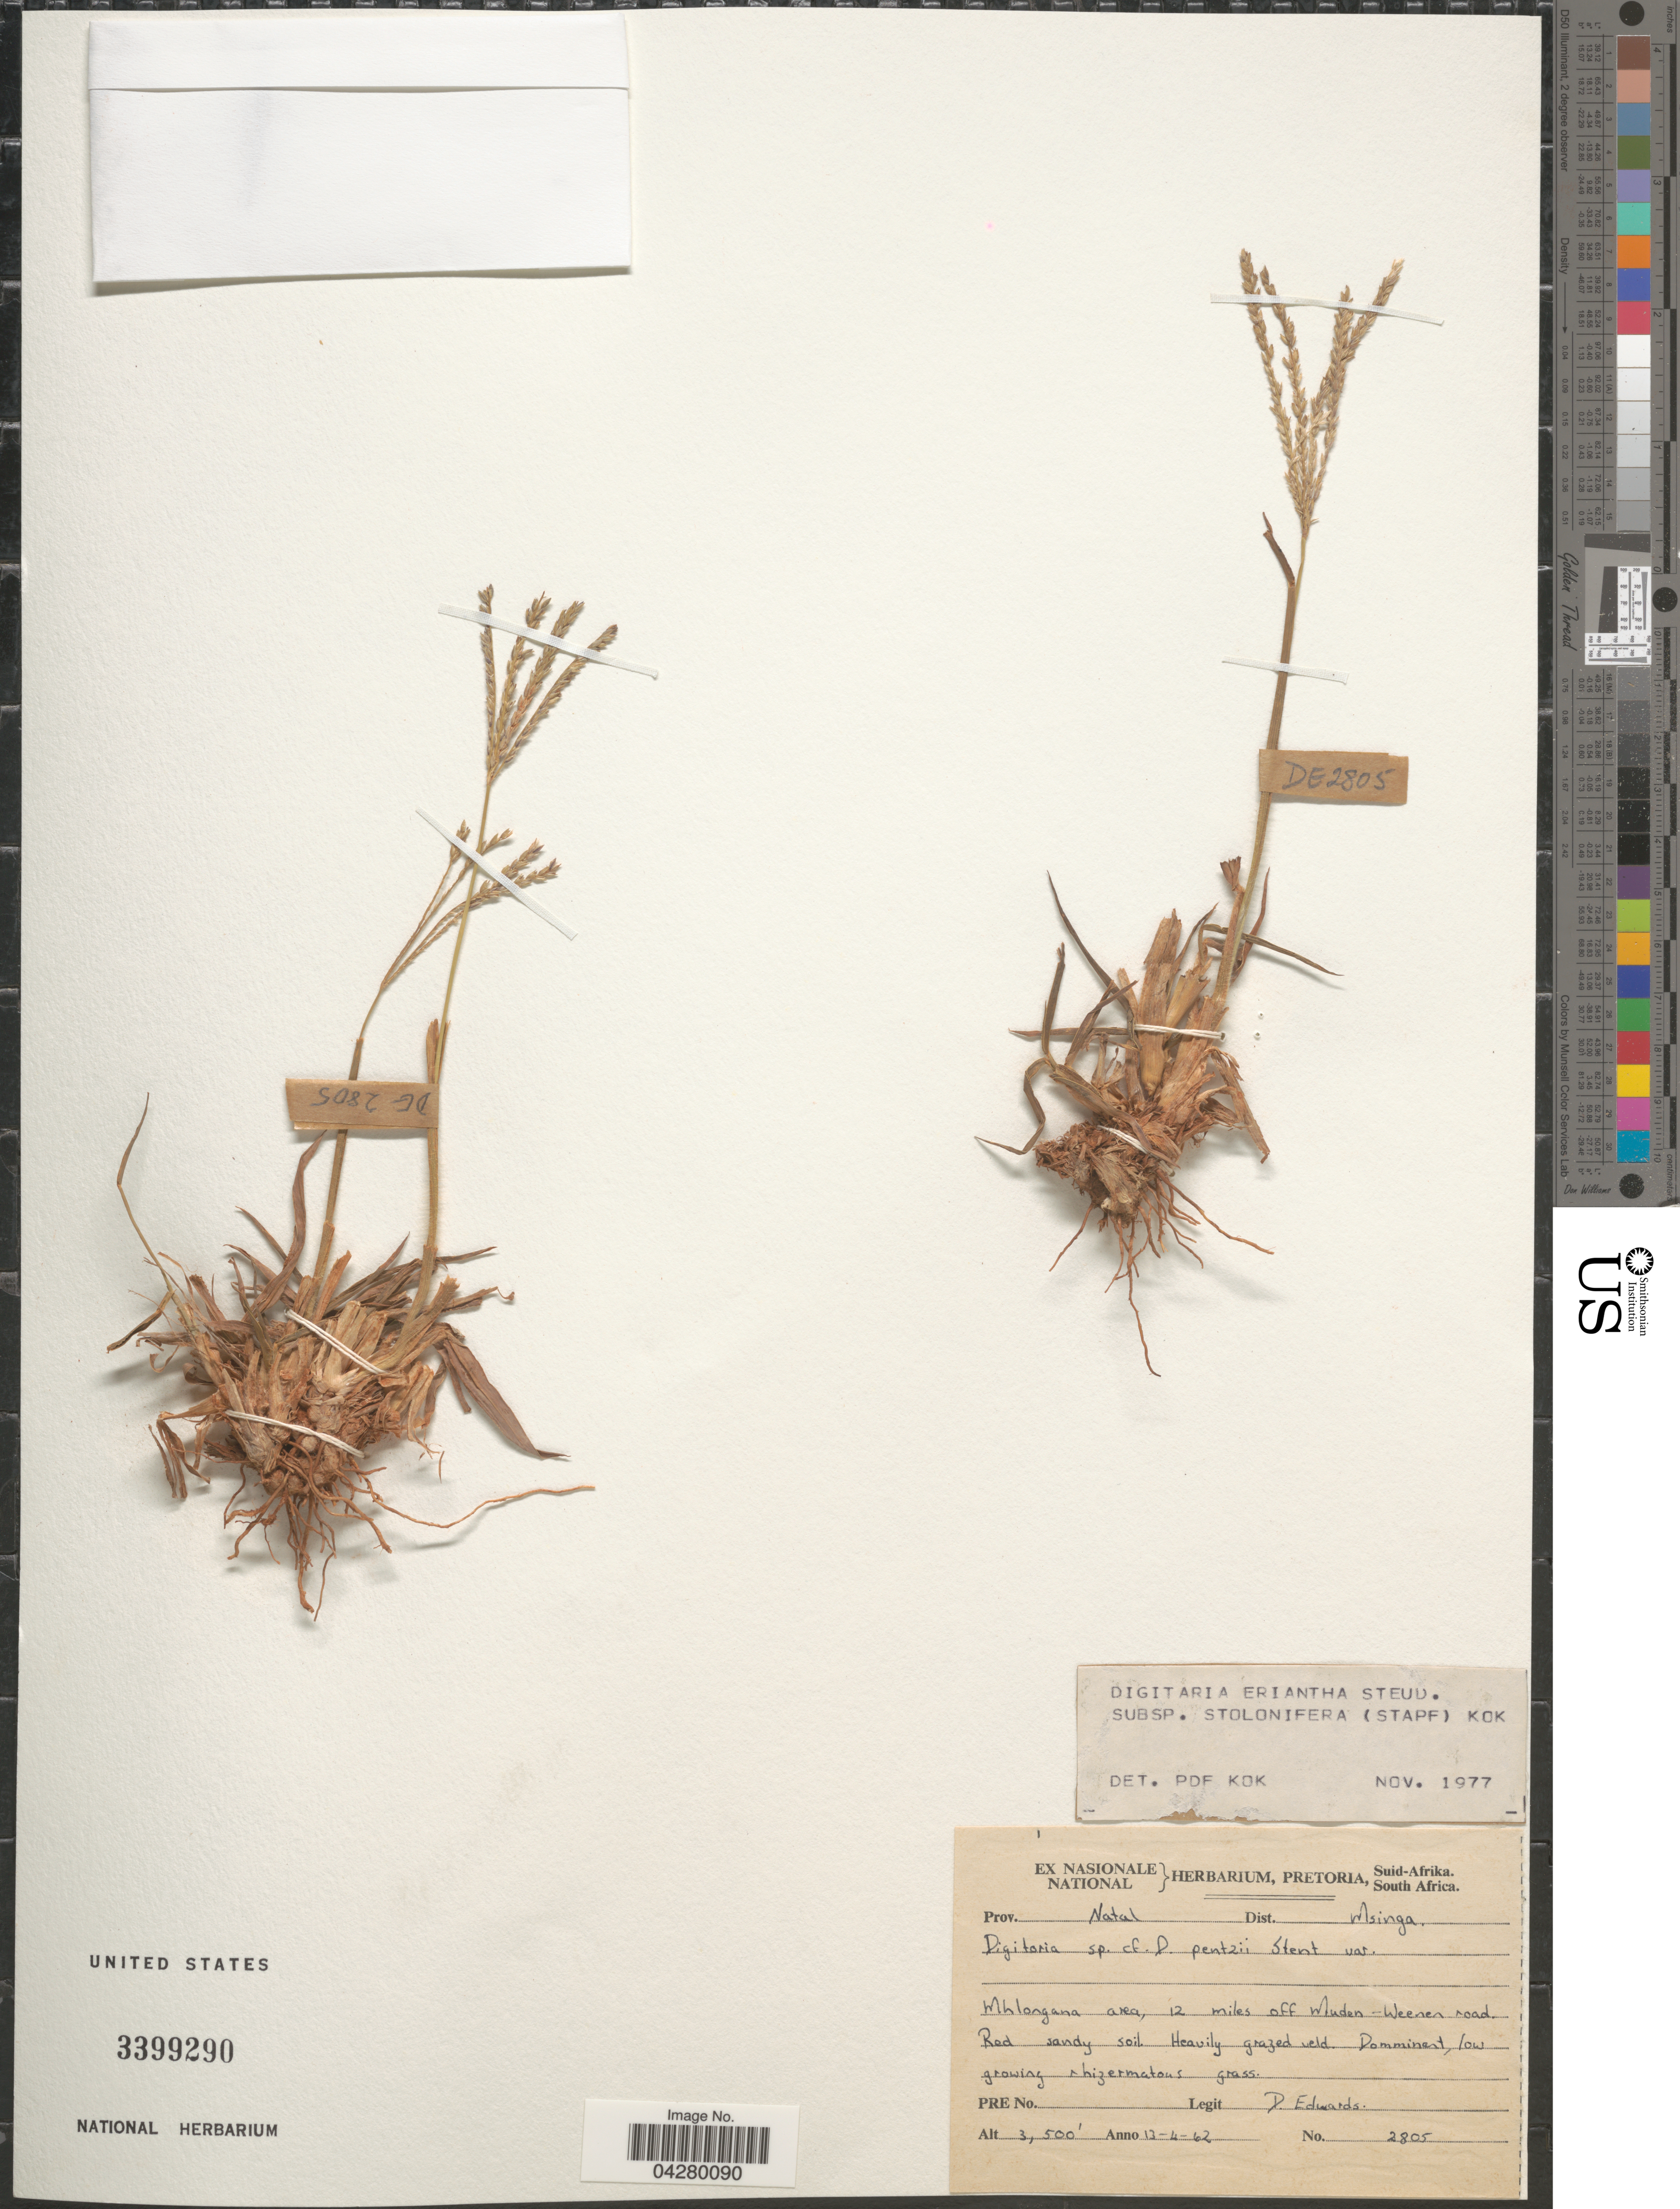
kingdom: Plantae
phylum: Tracheophyta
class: Liliopsida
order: Poales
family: Poaceae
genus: Digitaria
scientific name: Digitaria eriantha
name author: Steud.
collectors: D. Edwards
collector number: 2805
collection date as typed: Transcribed d/m/y: 13/4/62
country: South Africa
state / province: KwaZulu-Natal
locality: Prov. Natal. Dist. Msinga. Mhlongana area, 12 miles off Muden-Weenen road.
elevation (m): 1067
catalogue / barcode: US 3399290